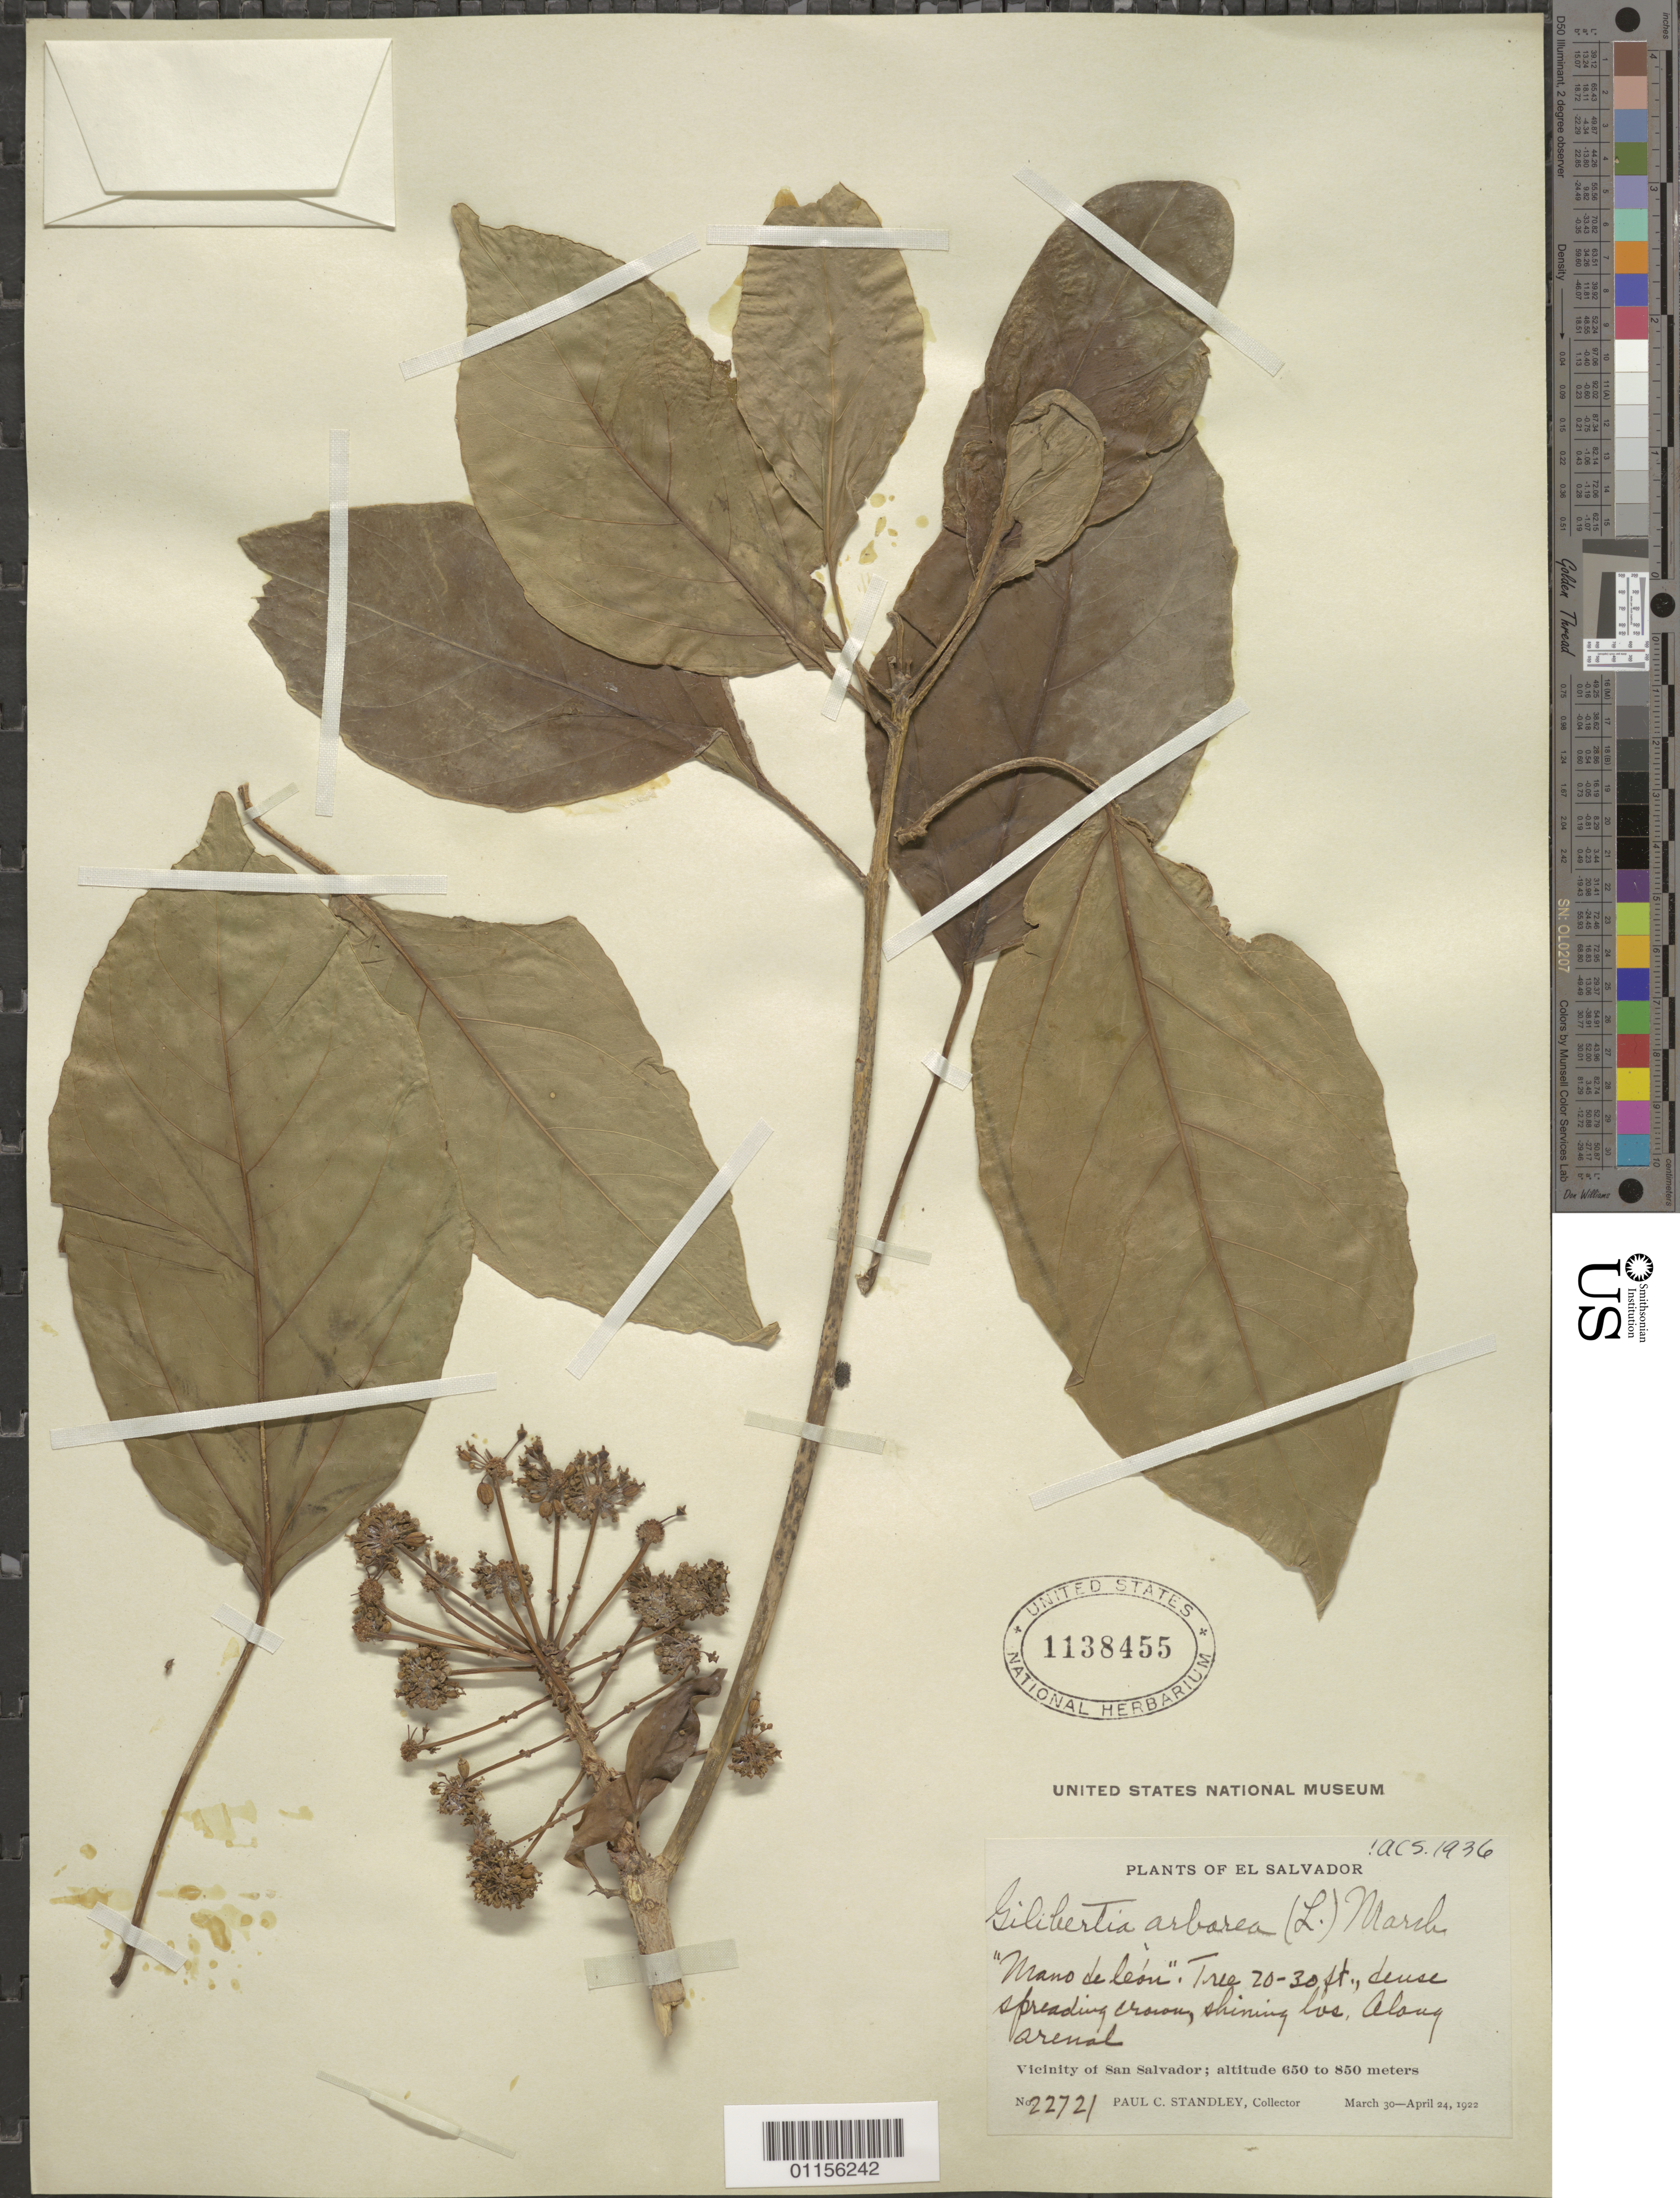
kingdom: Plantae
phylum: Tracheophyta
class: Magnoliopsida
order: Apiales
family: Araliaceae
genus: Dendropanax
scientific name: Dendropanax arboreus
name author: (L.) Decne. & Planch.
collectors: P. C. Standley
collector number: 22721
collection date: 1922-03-30/1922-04-24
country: El Salvador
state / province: San Salvador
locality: Vicinity of San Salvador.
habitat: Tree.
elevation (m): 650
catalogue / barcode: US 1138455